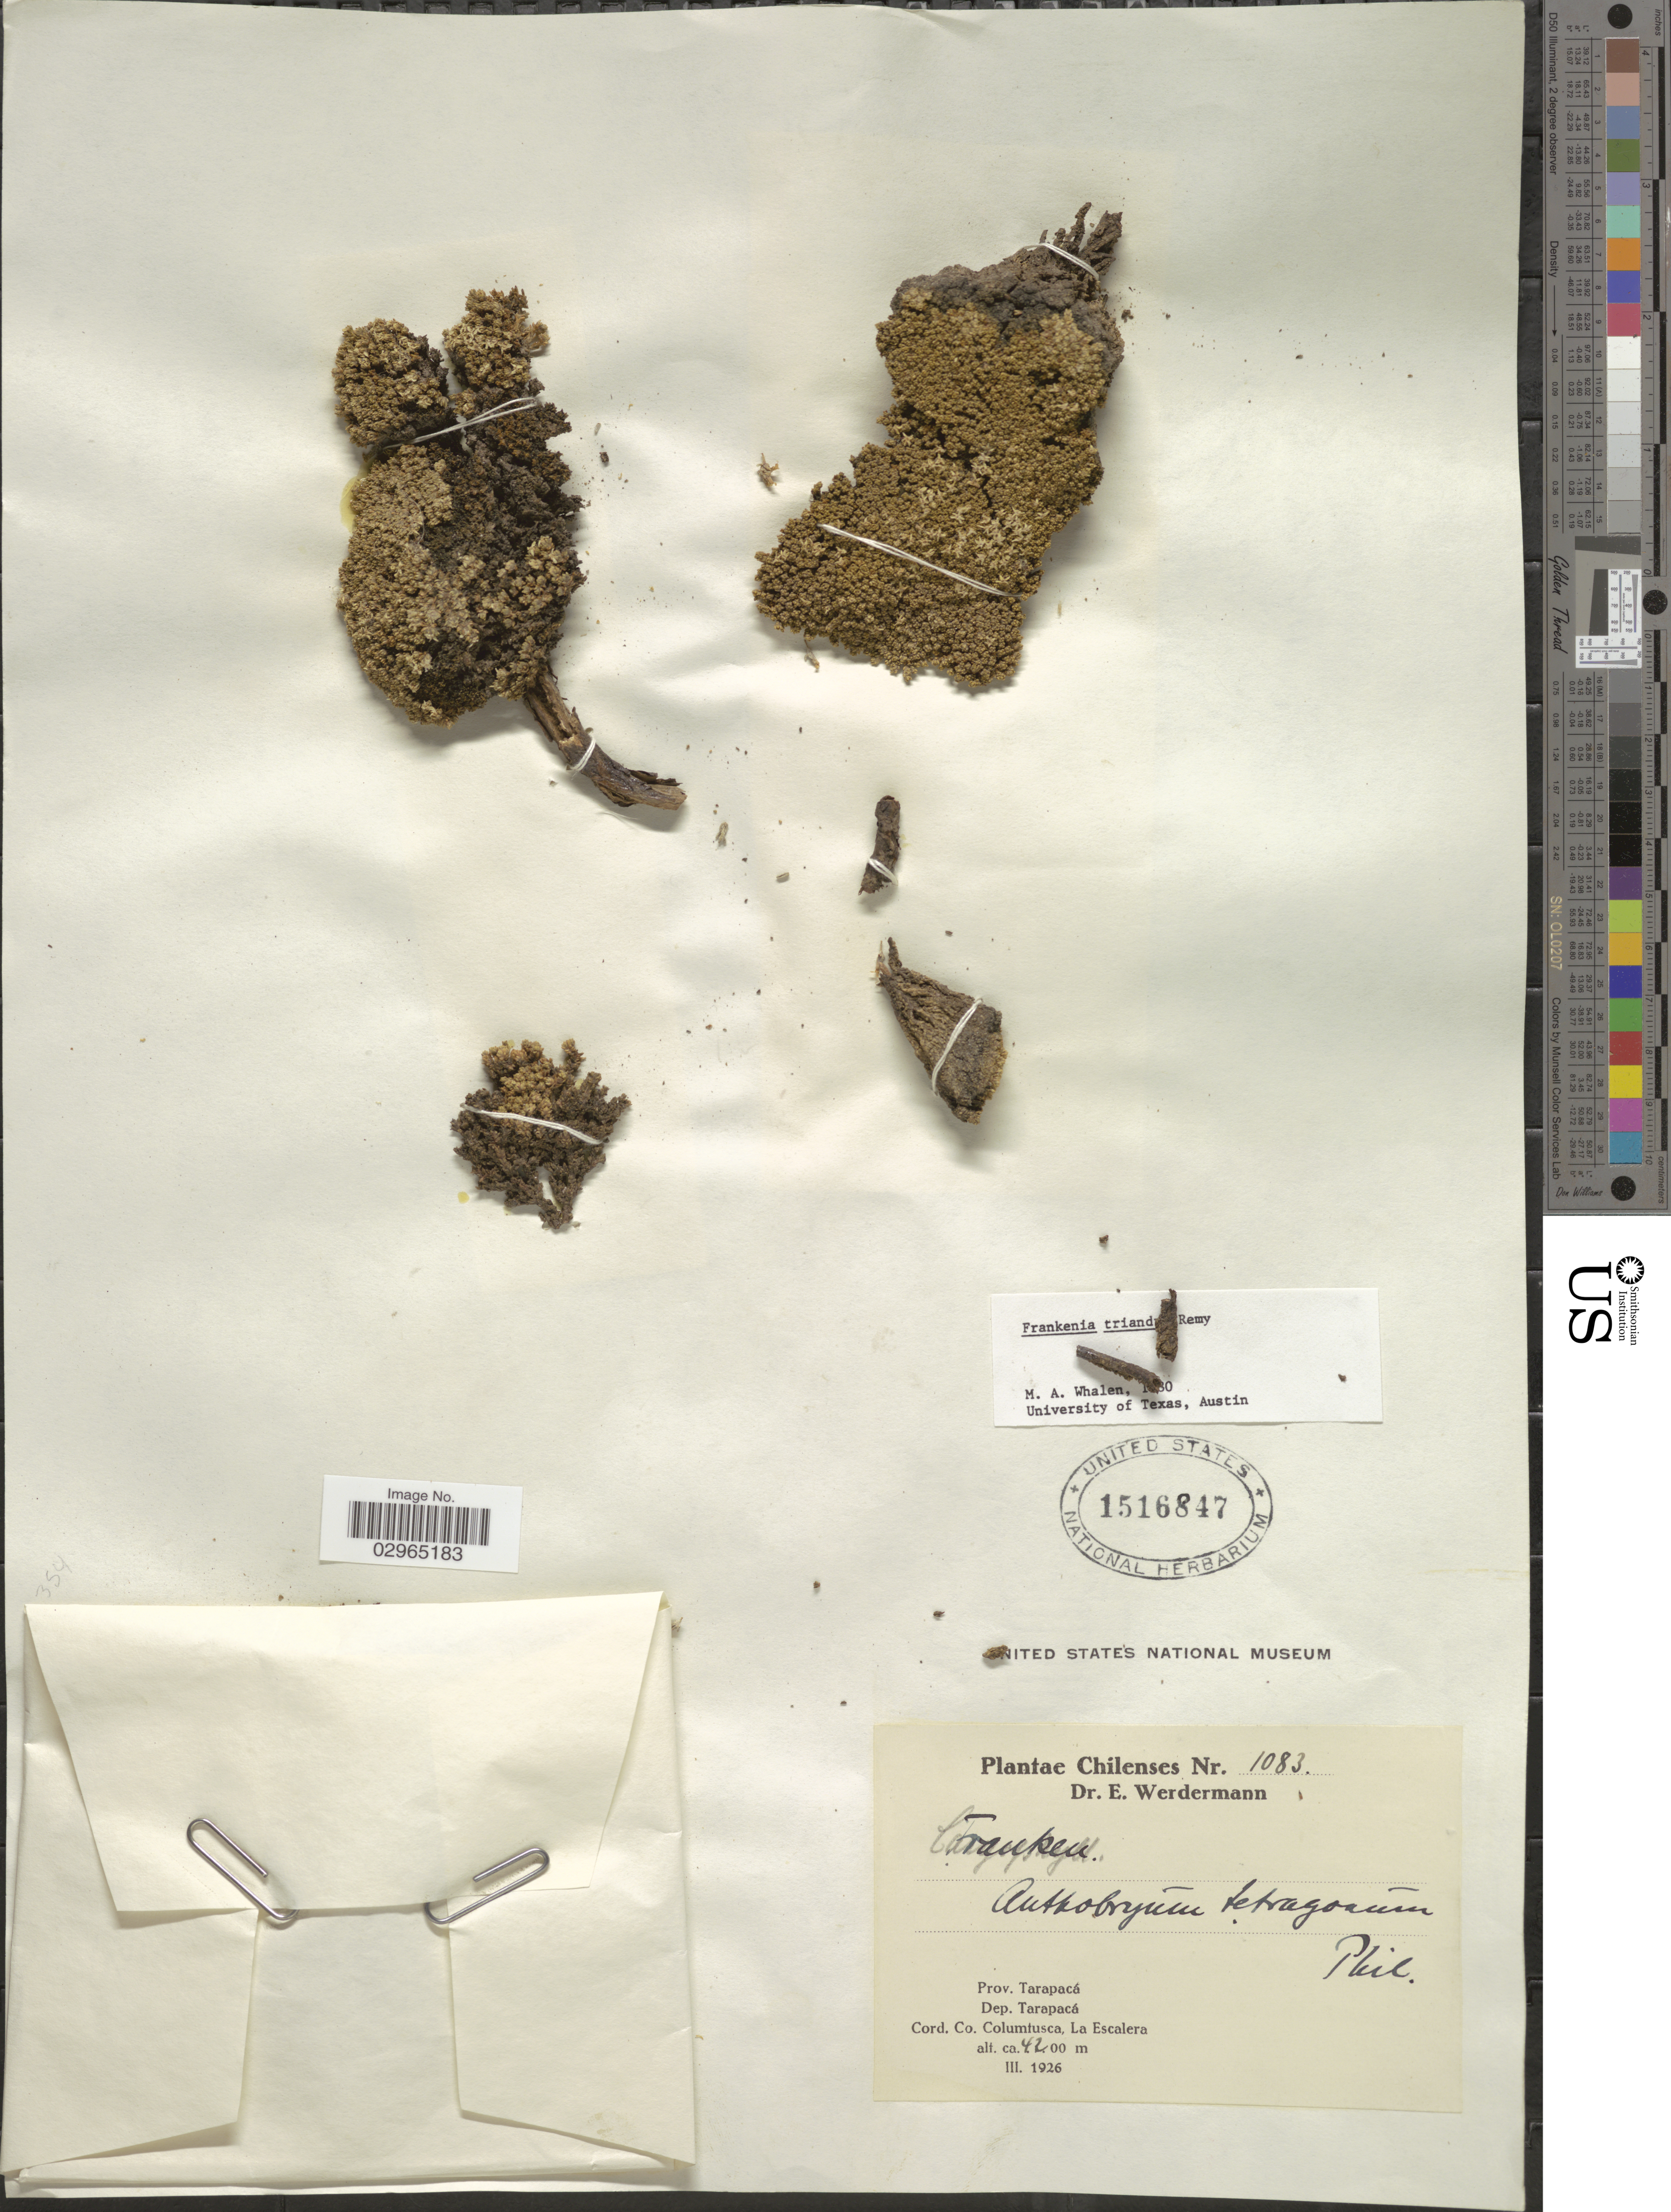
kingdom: Plantae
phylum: Tracheophyta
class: Magnoliopsida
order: Caryophyllales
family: Frankeniaceae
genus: Frankenia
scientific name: Frankenia triandra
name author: J. Rémy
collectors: E. Werdermann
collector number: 1083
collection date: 1926-03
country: Chile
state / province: Tarapacá (I)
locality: Prov. Tarapacá. Dep. Tarapacá. Cord. Co. Columtusca, La Escalera.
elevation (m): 4200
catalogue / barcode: US 1516847